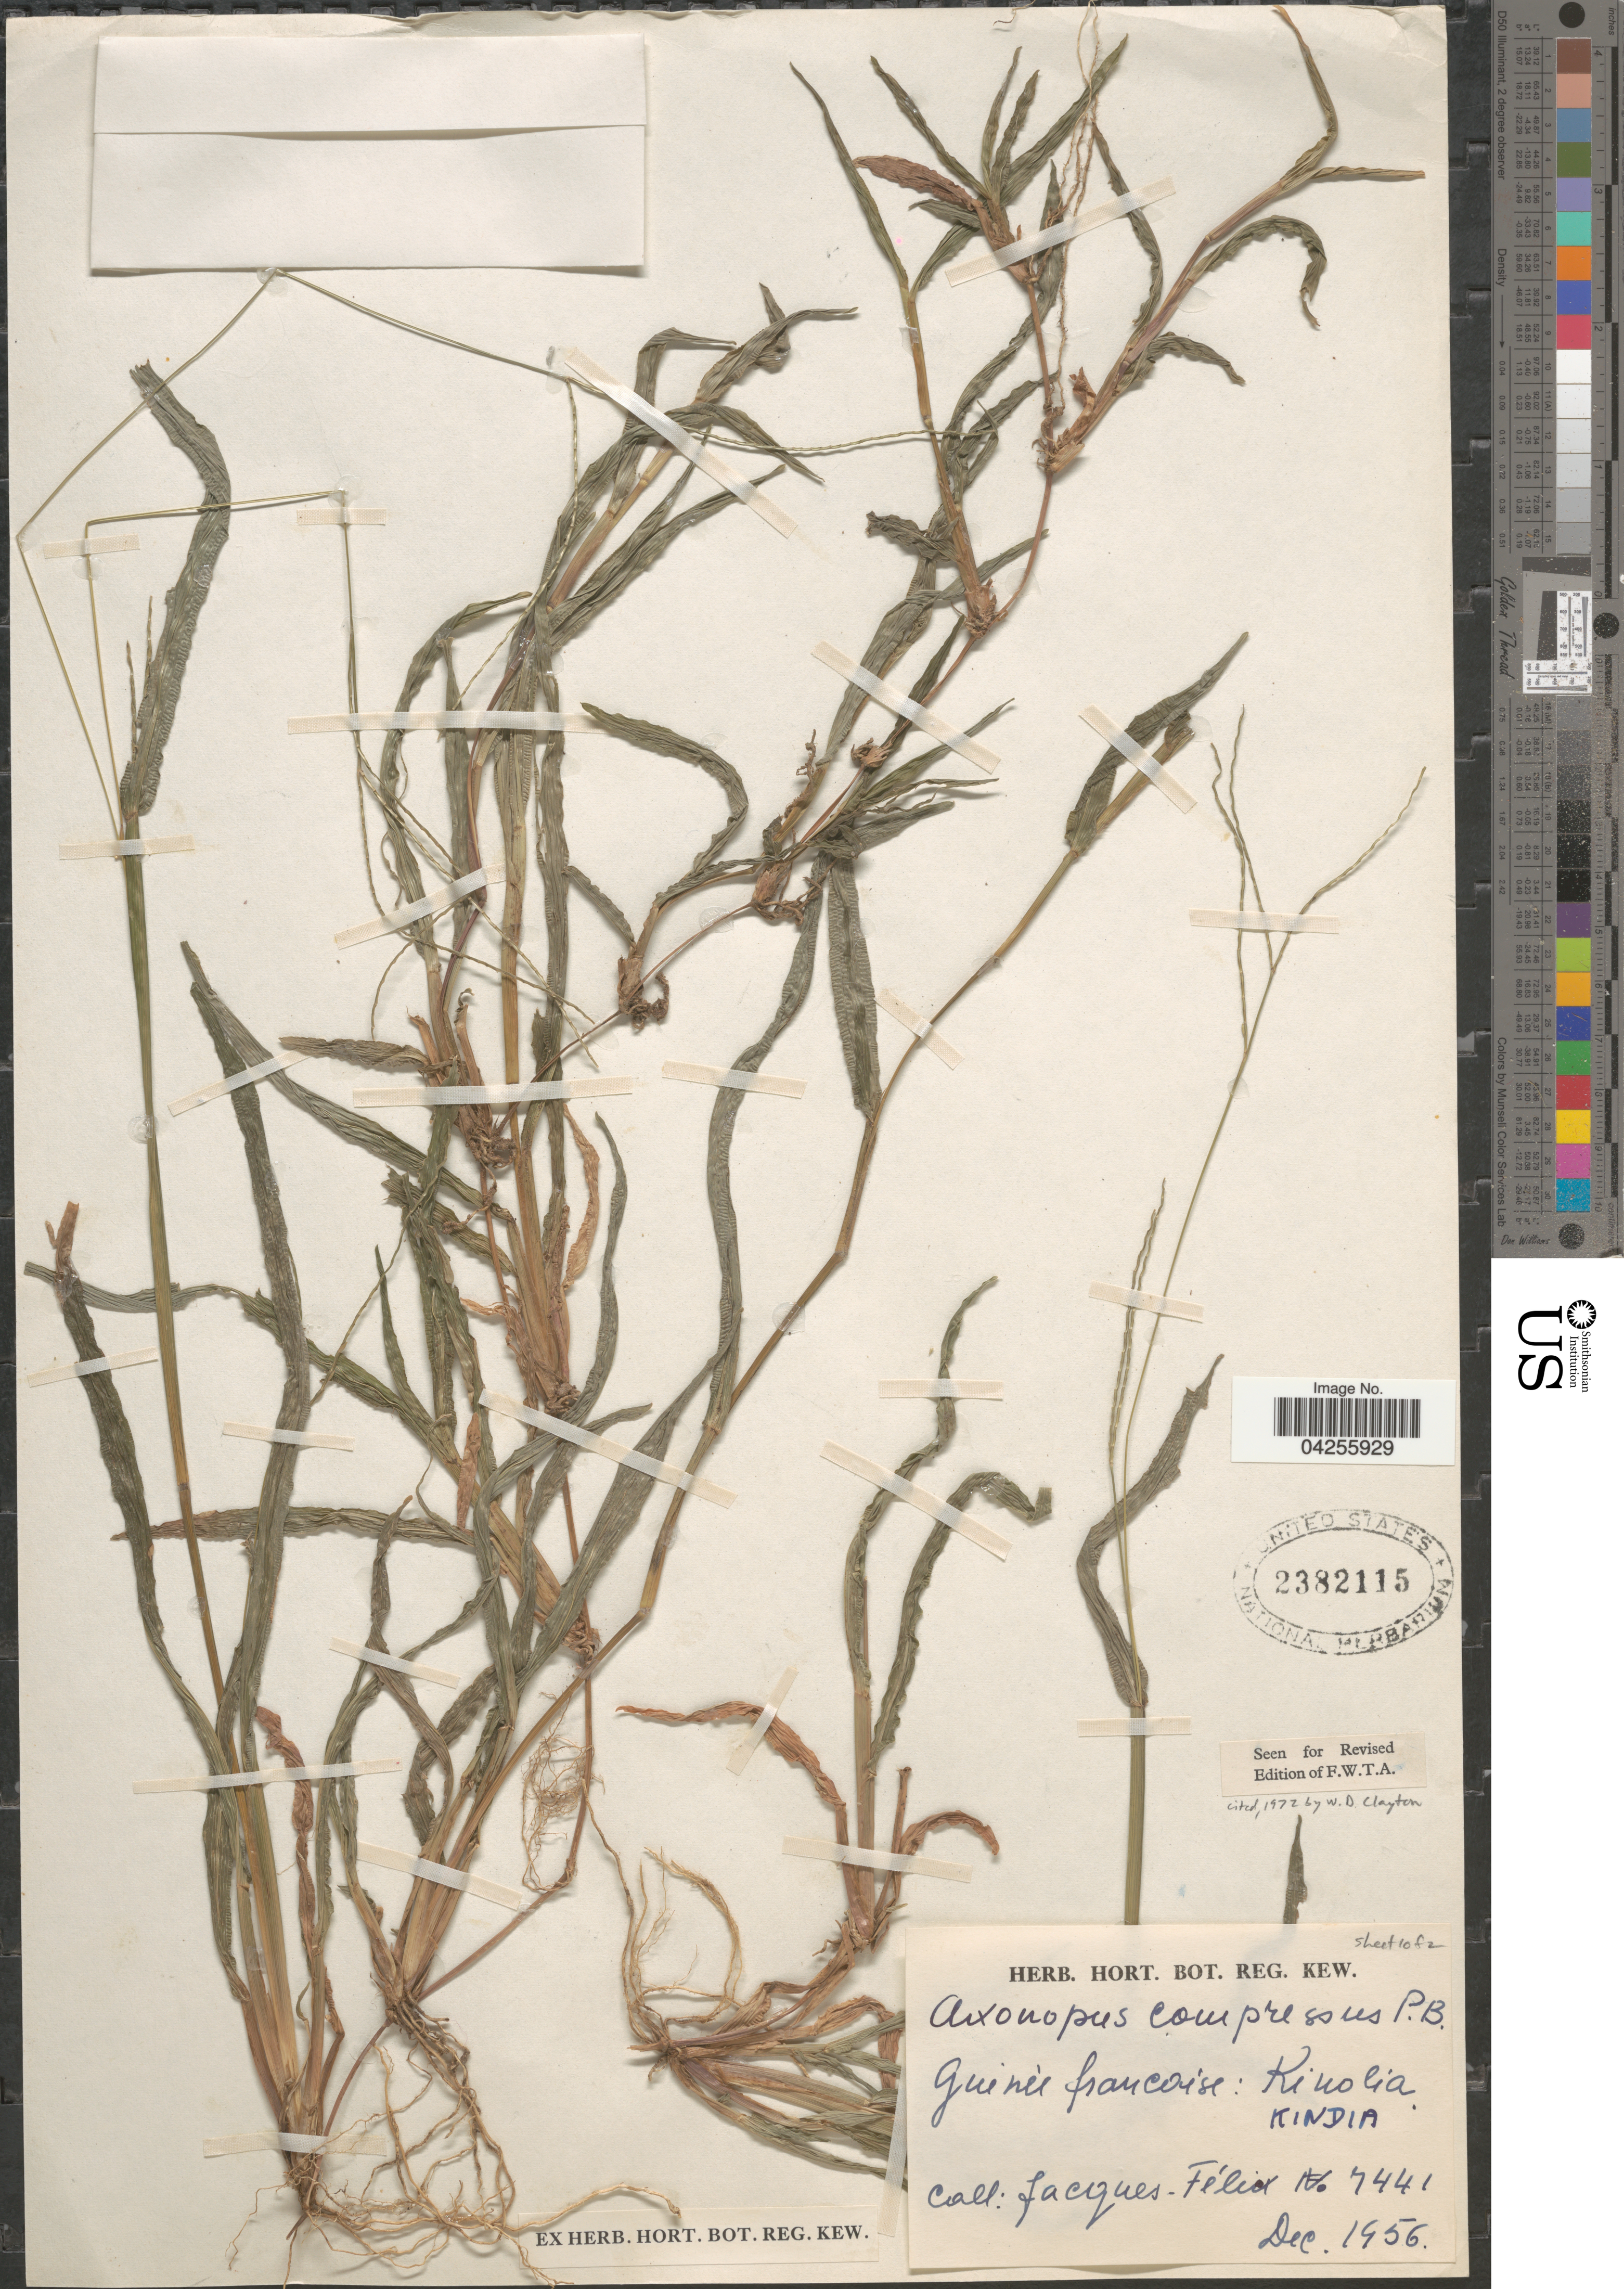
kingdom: Plantae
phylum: Tracheophyta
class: Liliopsida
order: Poales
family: Poaceae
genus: Axonopus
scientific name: Axonopus compressus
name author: (Sw.) P. Beauv.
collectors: Jacques-Félix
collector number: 7441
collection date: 1956-12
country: French Guiana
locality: Guinée Française: Kinolia. Kindia.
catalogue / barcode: US 2382115